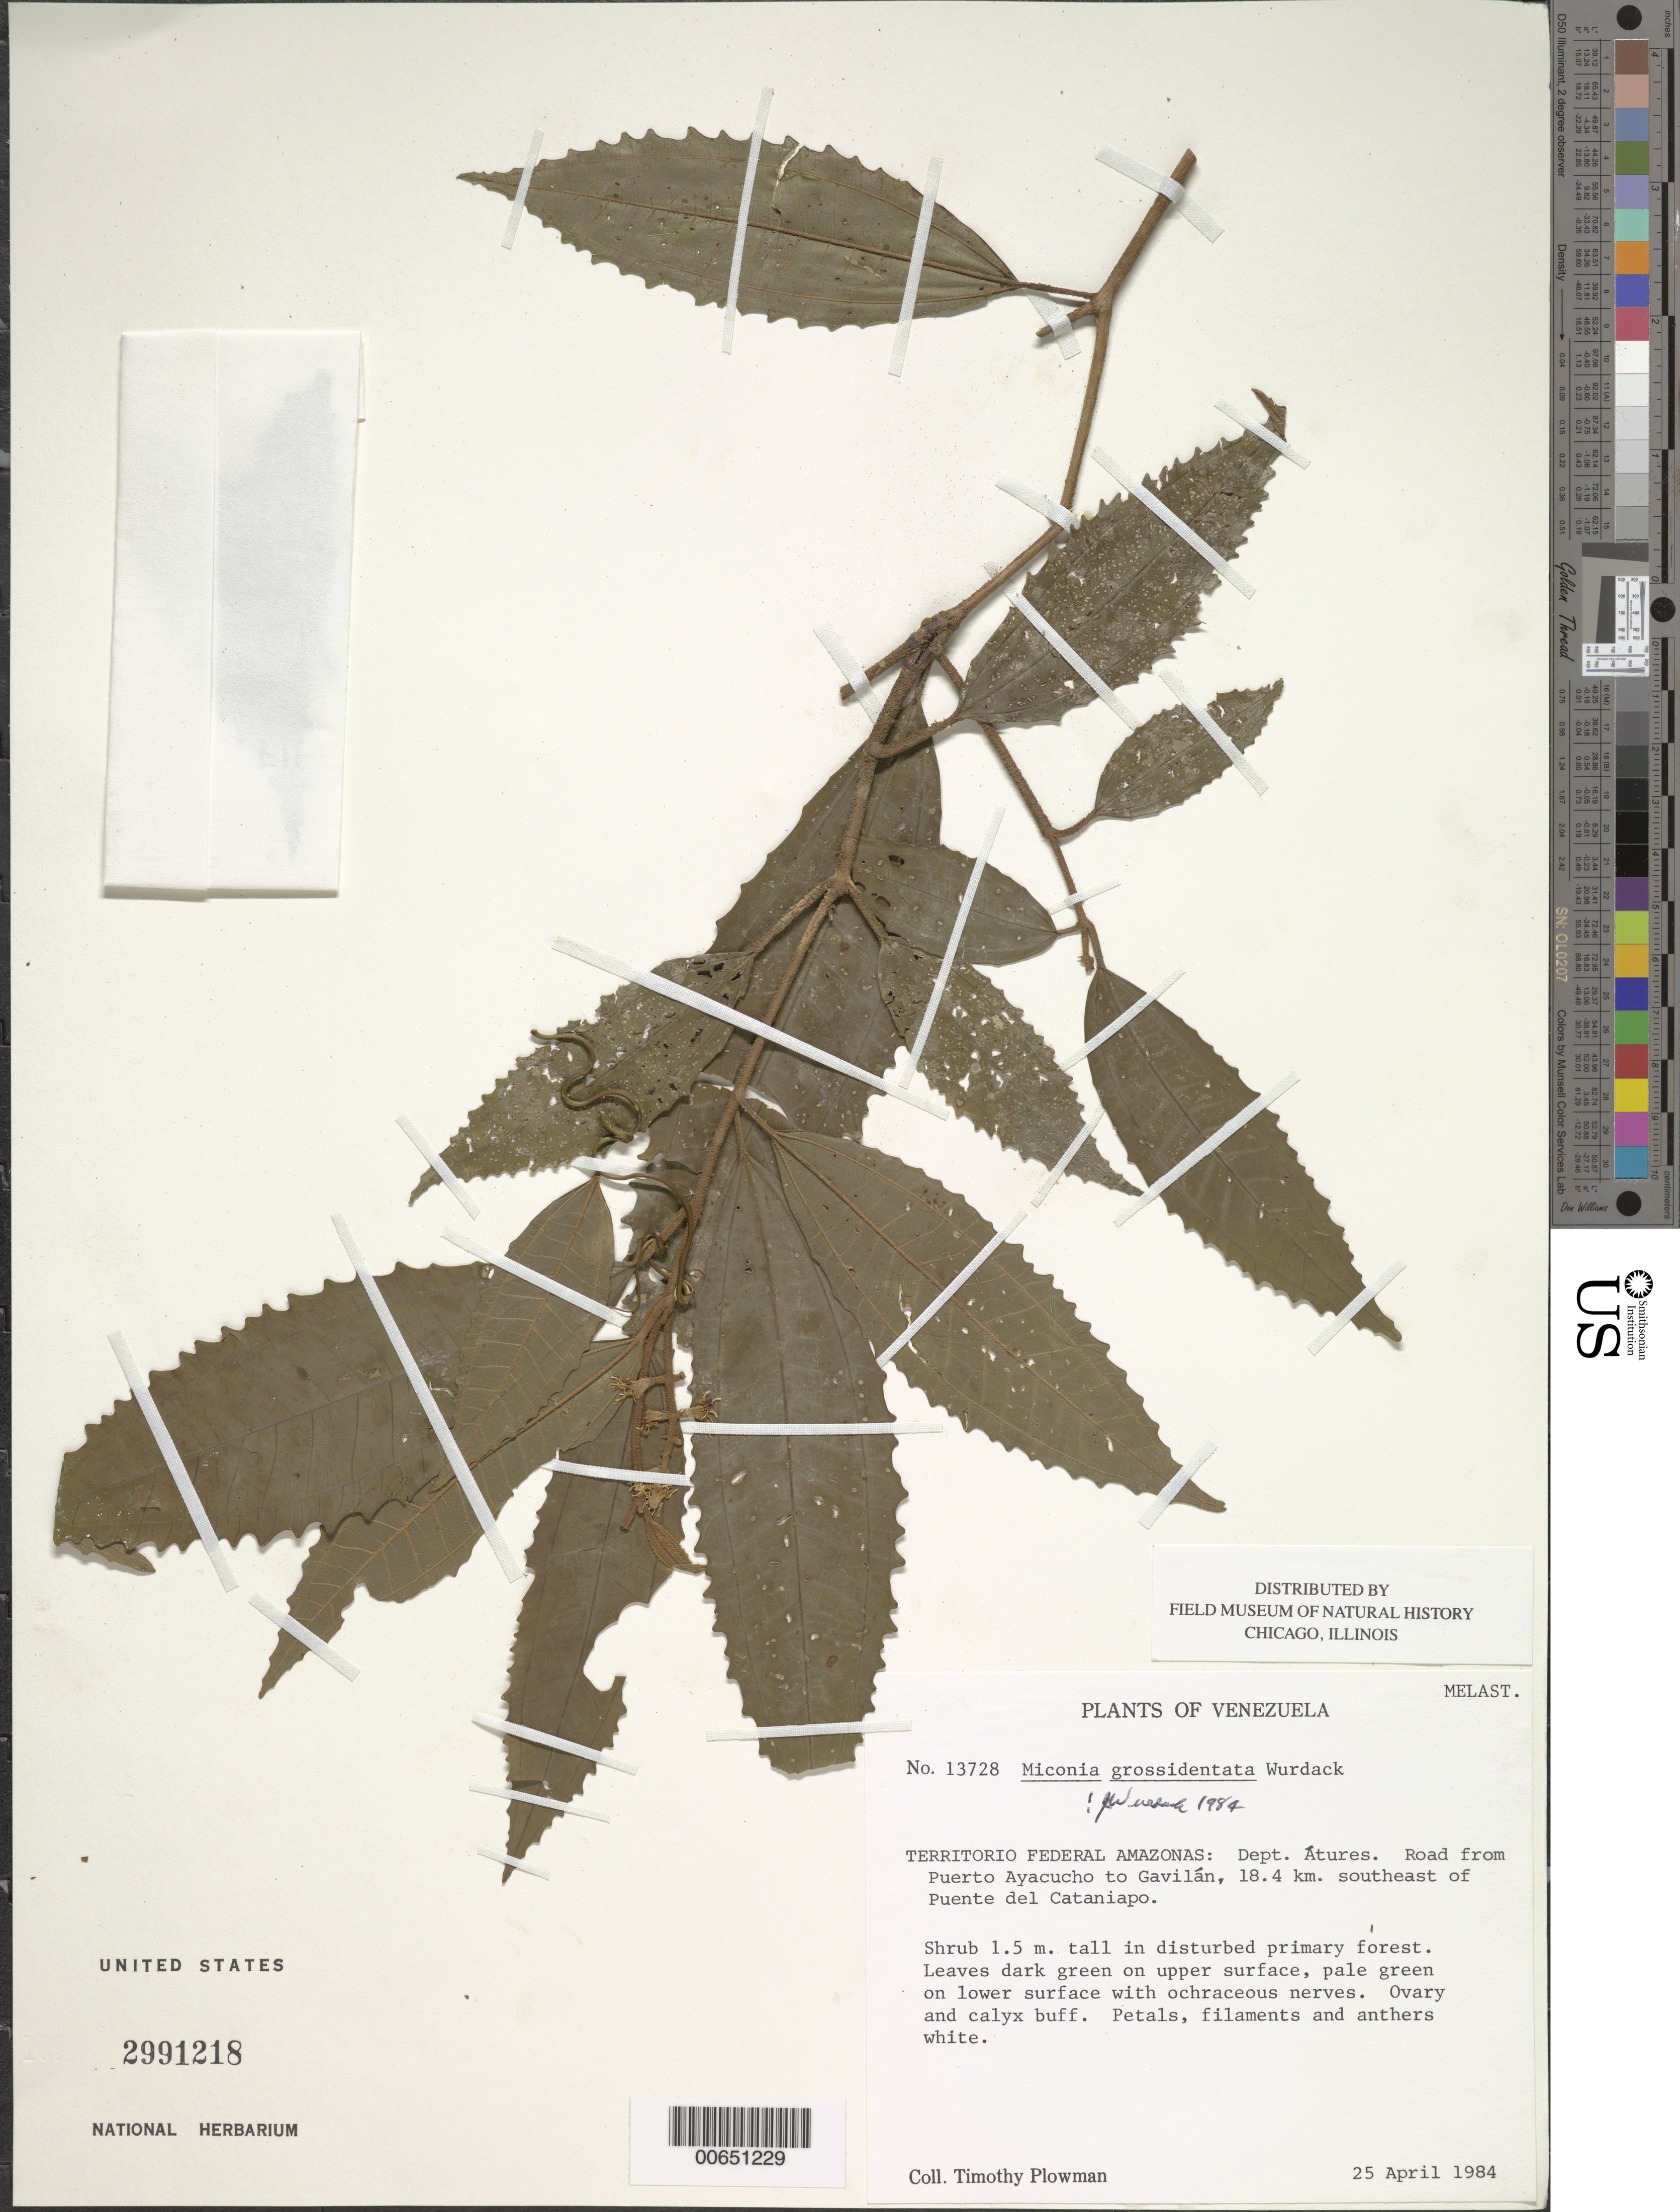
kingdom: Plantae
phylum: Tracheophyta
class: Magnoliopsida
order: Myrtales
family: Melastomataceae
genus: Miconia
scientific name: Miconia grossidentata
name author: Wurdack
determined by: Wurdack, John J., (US), US (UNITED STATES)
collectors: T. Plowman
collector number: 13728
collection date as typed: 25-Apr-84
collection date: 1984-04-25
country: Venezuela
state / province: Amazonas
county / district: Atures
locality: Puerto Ayacucho to Gavilan along road, 18.4 km SE of Puente del Cataniapo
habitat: Disturbed primary forest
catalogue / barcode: US 2991218